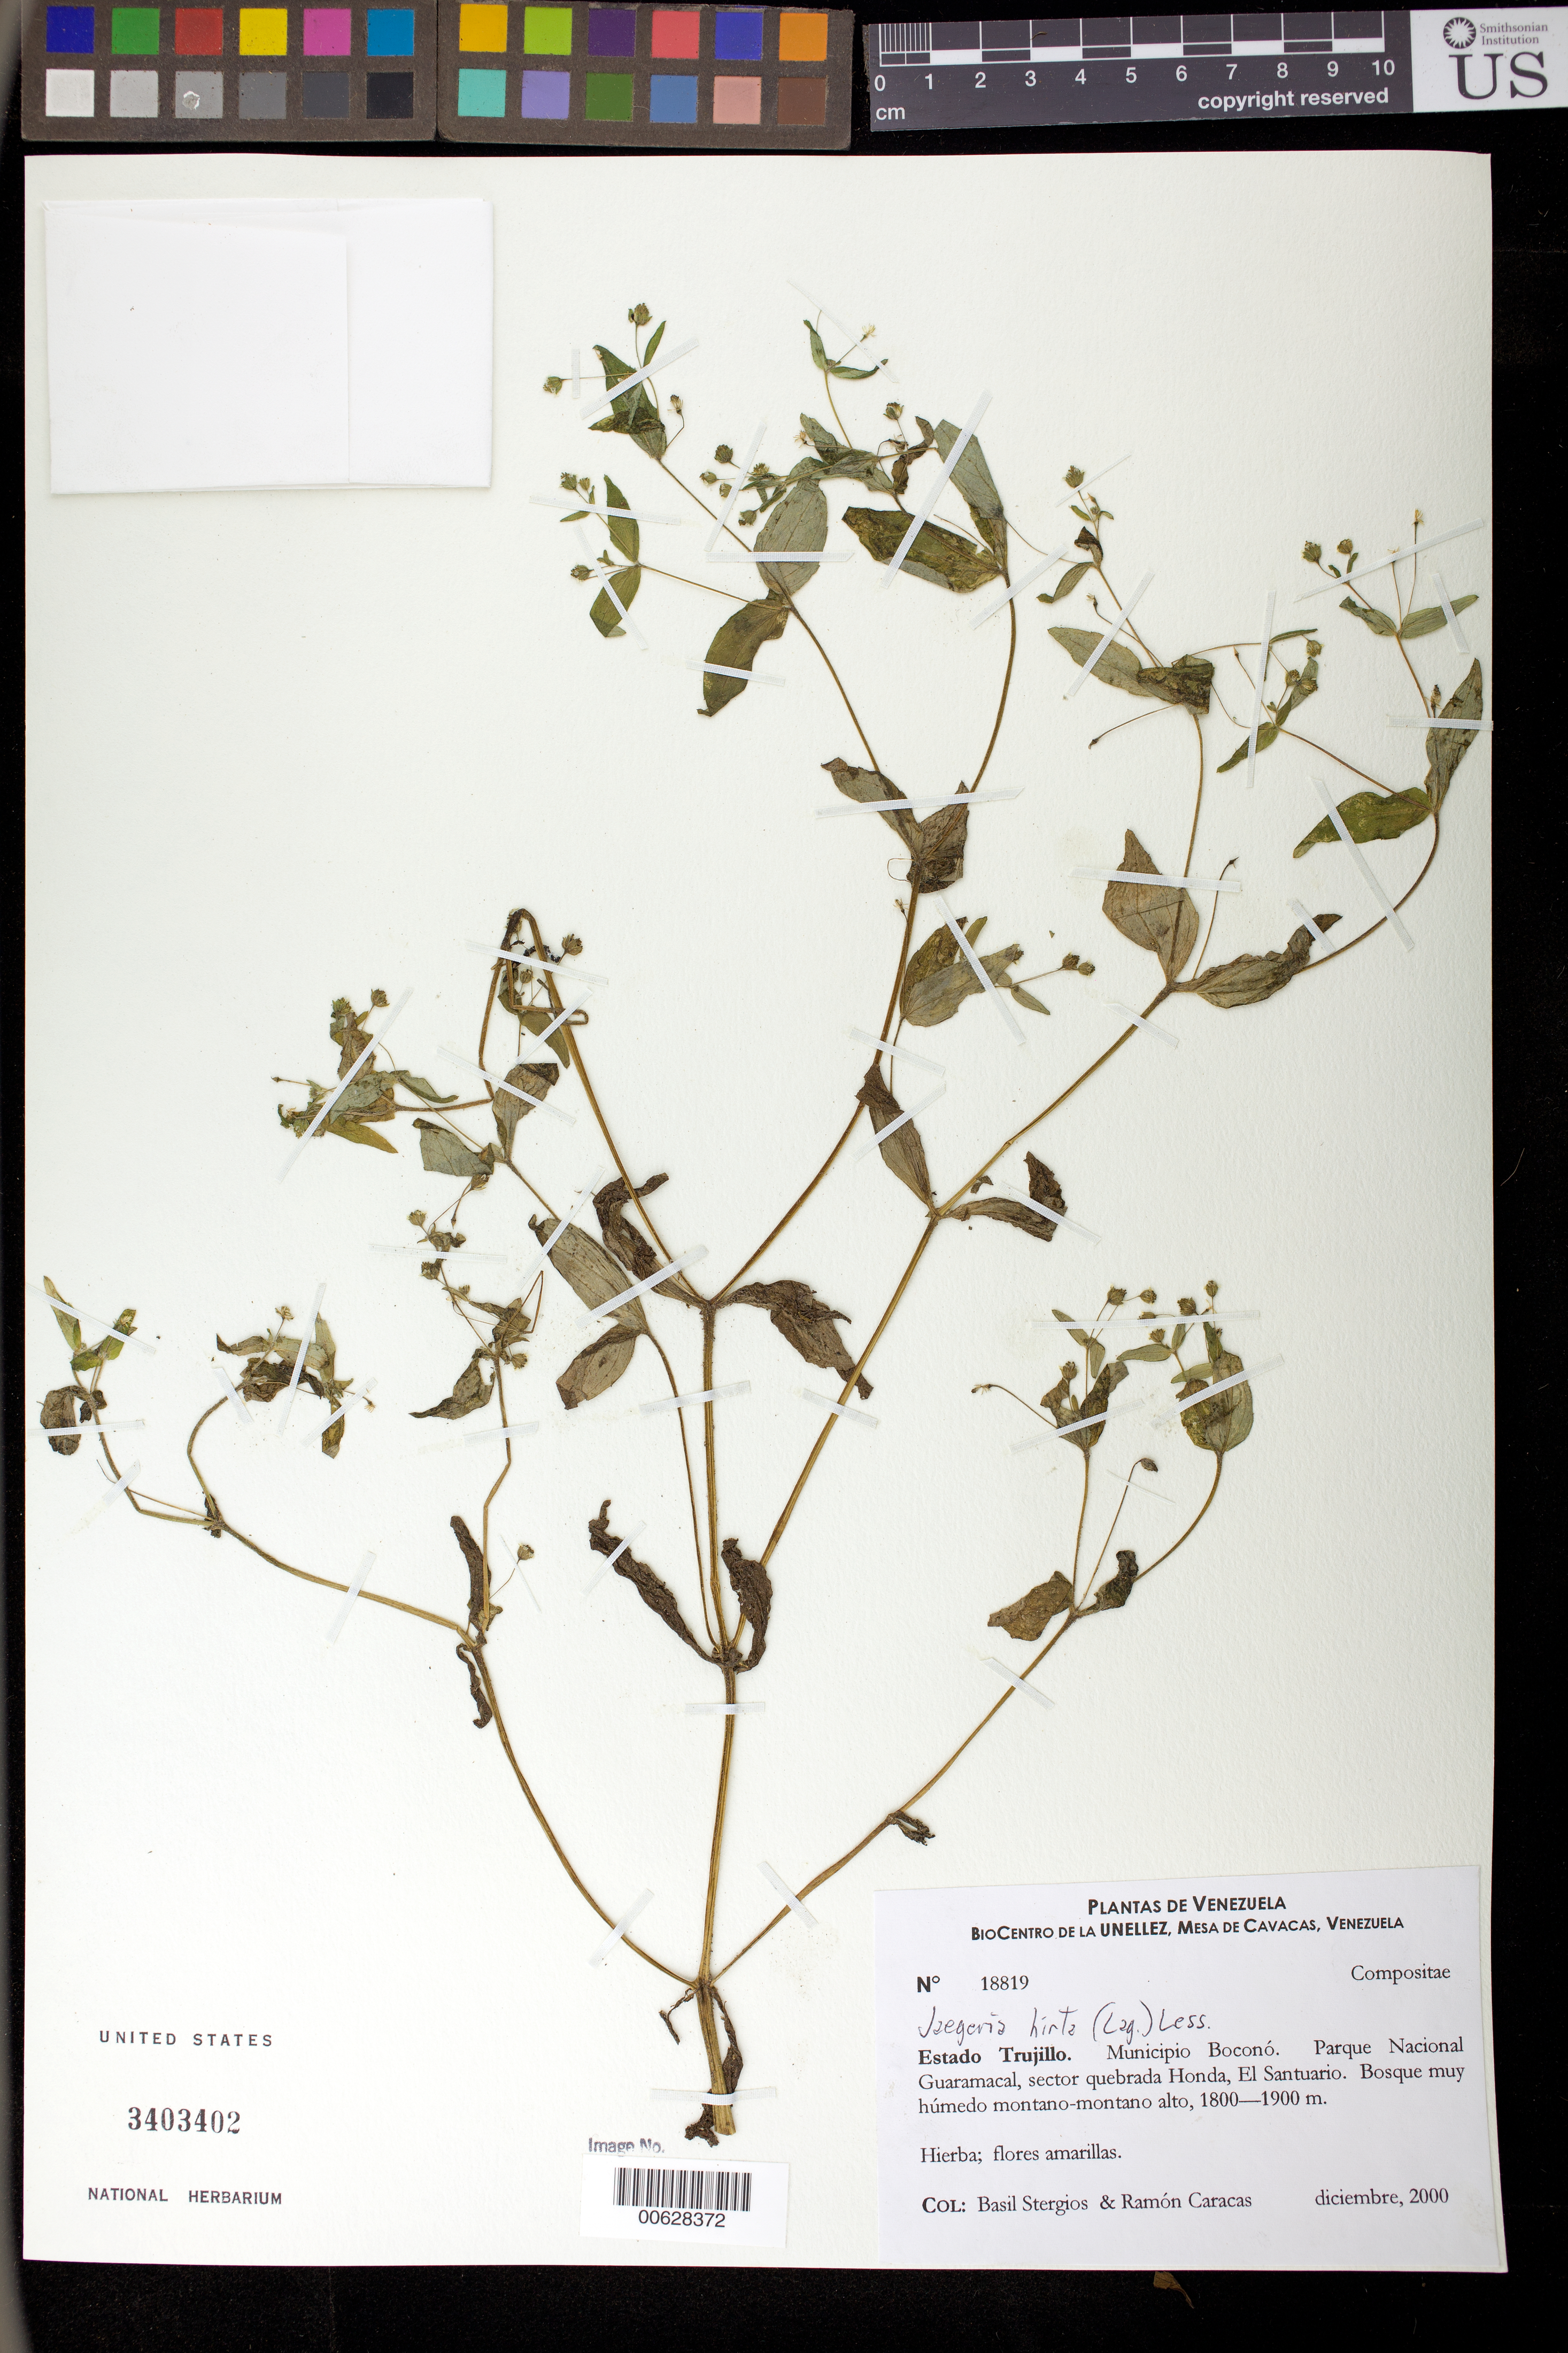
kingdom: Plantae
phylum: Tracheophyta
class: Magnoliopsida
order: Asterales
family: Asteraceae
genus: Jaegeria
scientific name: Jaegeria hirta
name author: (Lag.) Less.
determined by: Robinson, Harold E., (US)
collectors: B. G. Stergios & R. Caracas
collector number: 18819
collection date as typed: Dec 2000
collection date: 2000-12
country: Venezuela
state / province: Trujillo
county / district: Boconó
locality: Parque Nacional Guaramacal, quebrada Honda, El Santuario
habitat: Bosque muy húmedo montano-montano alto.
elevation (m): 1800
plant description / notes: PORT, US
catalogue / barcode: US 3403402